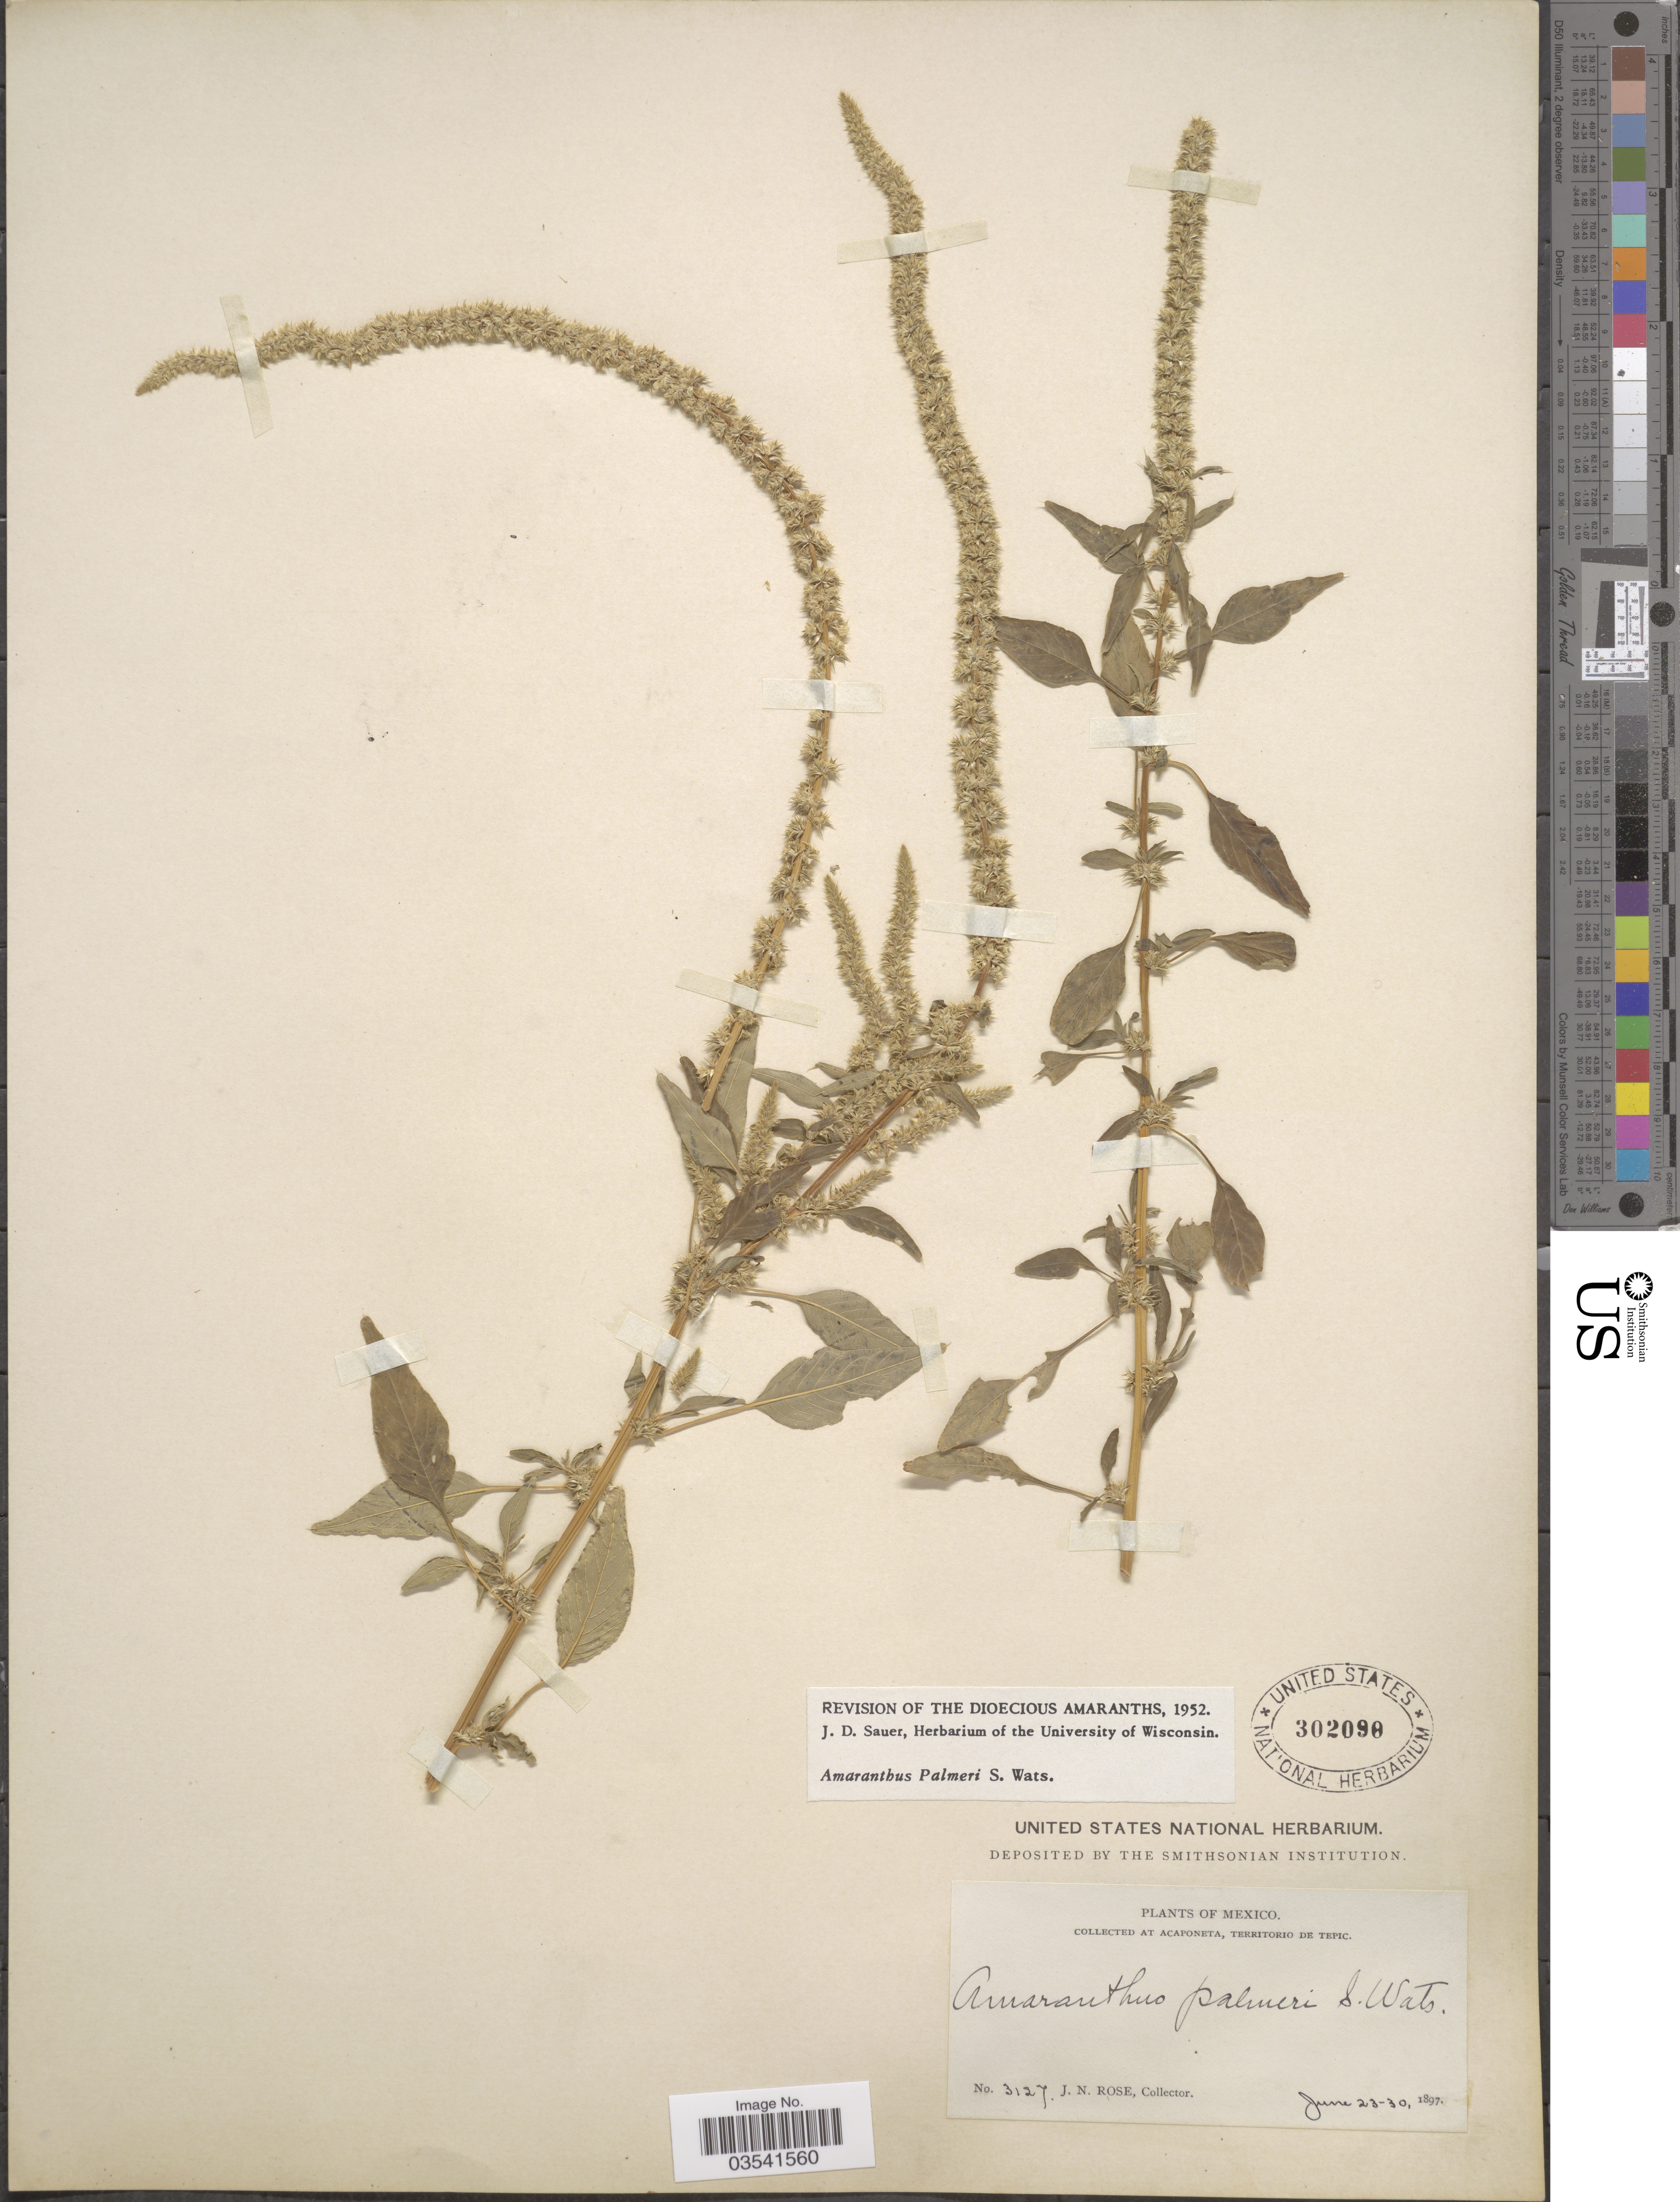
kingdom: Plantae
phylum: Tracheophyta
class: Magnoliopsida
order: Caryophyllales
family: Amaranthaceae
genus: Amaranthus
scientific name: Amaranthus palmeri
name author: S. Watson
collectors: J. N. Rose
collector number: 3127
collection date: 1897-06-23/1897-06-30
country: Mexico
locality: At Acaponeta, Territorio de Tepic.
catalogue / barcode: US 302090